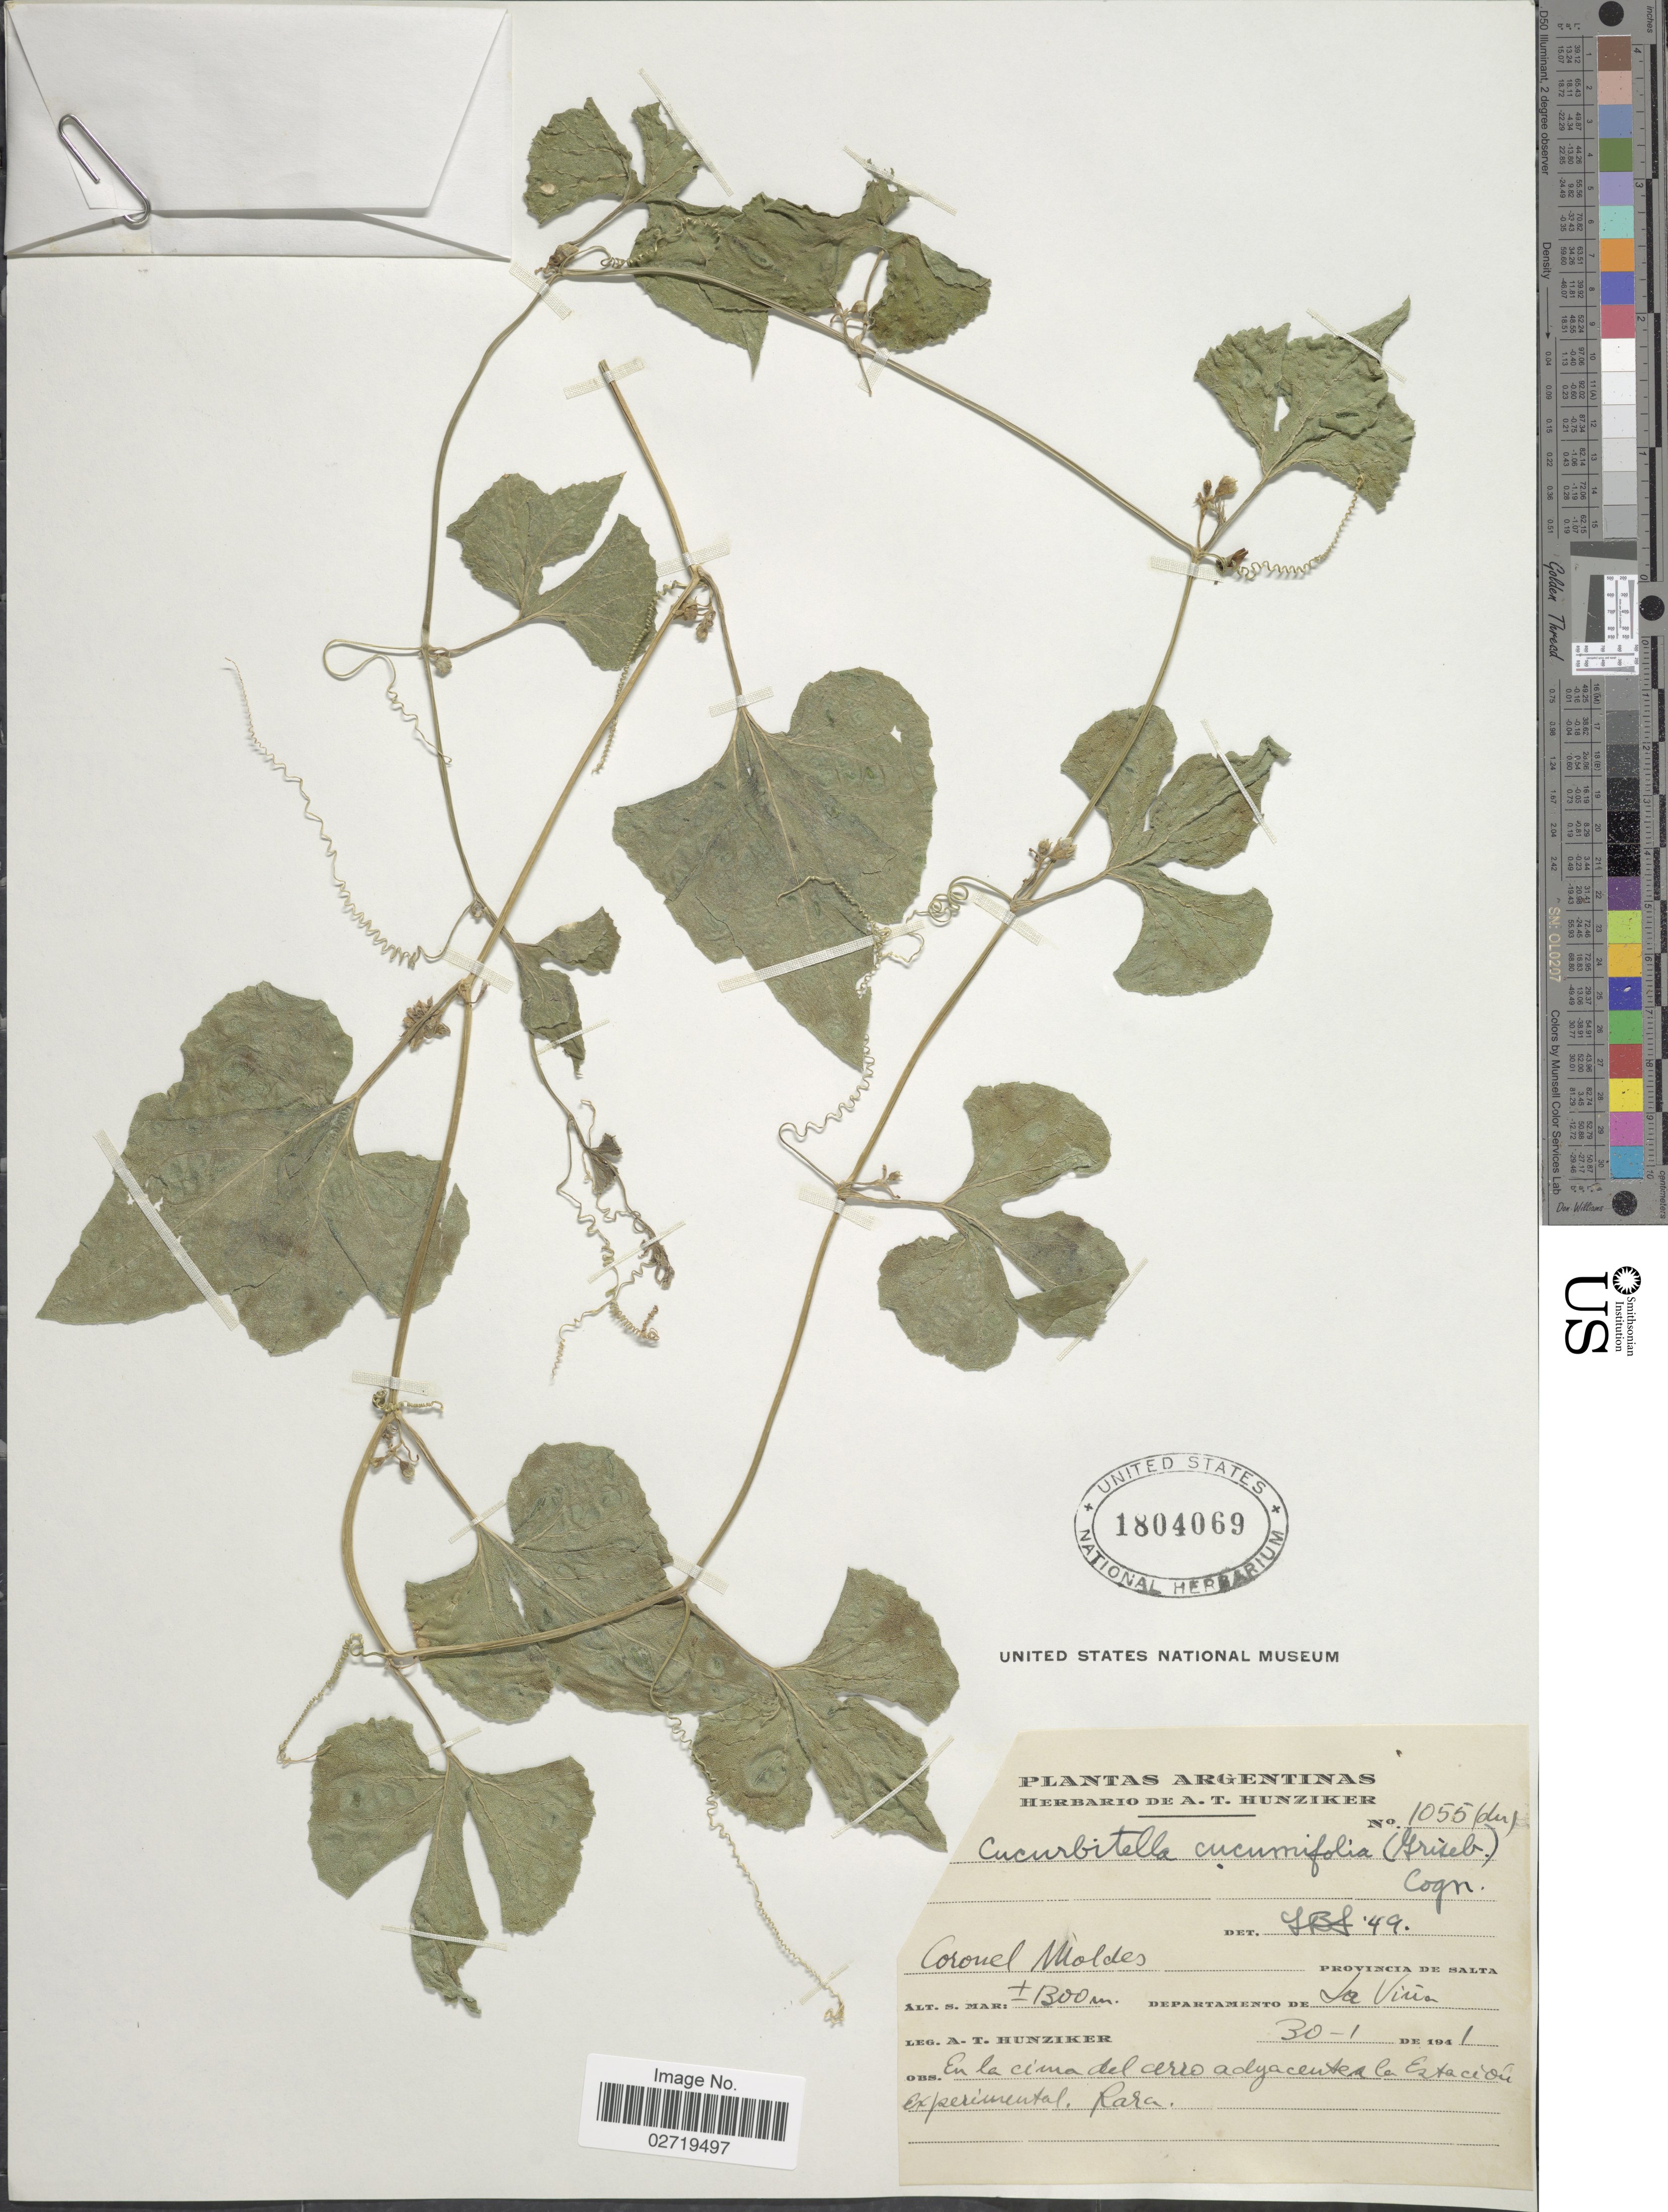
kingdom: Plantae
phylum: Tracheophyta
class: Magnoliopsida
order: Cucurbitales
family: Cucurbitaceae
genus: Cucurbitella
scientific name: Cucurbitella asperata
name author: (Gillies ex Hook. & Arn.) Walp.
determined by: Nee, Michael H.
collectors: A. T. Hunziker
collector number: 1055 (du)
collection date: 1941-01-30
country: Argentina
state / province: Salta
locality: Coronel Móldes, Departamento de La Vina, El la cima del cerro adjacent a la Estación Experimental.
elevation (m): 1300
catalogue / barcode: US 1804069